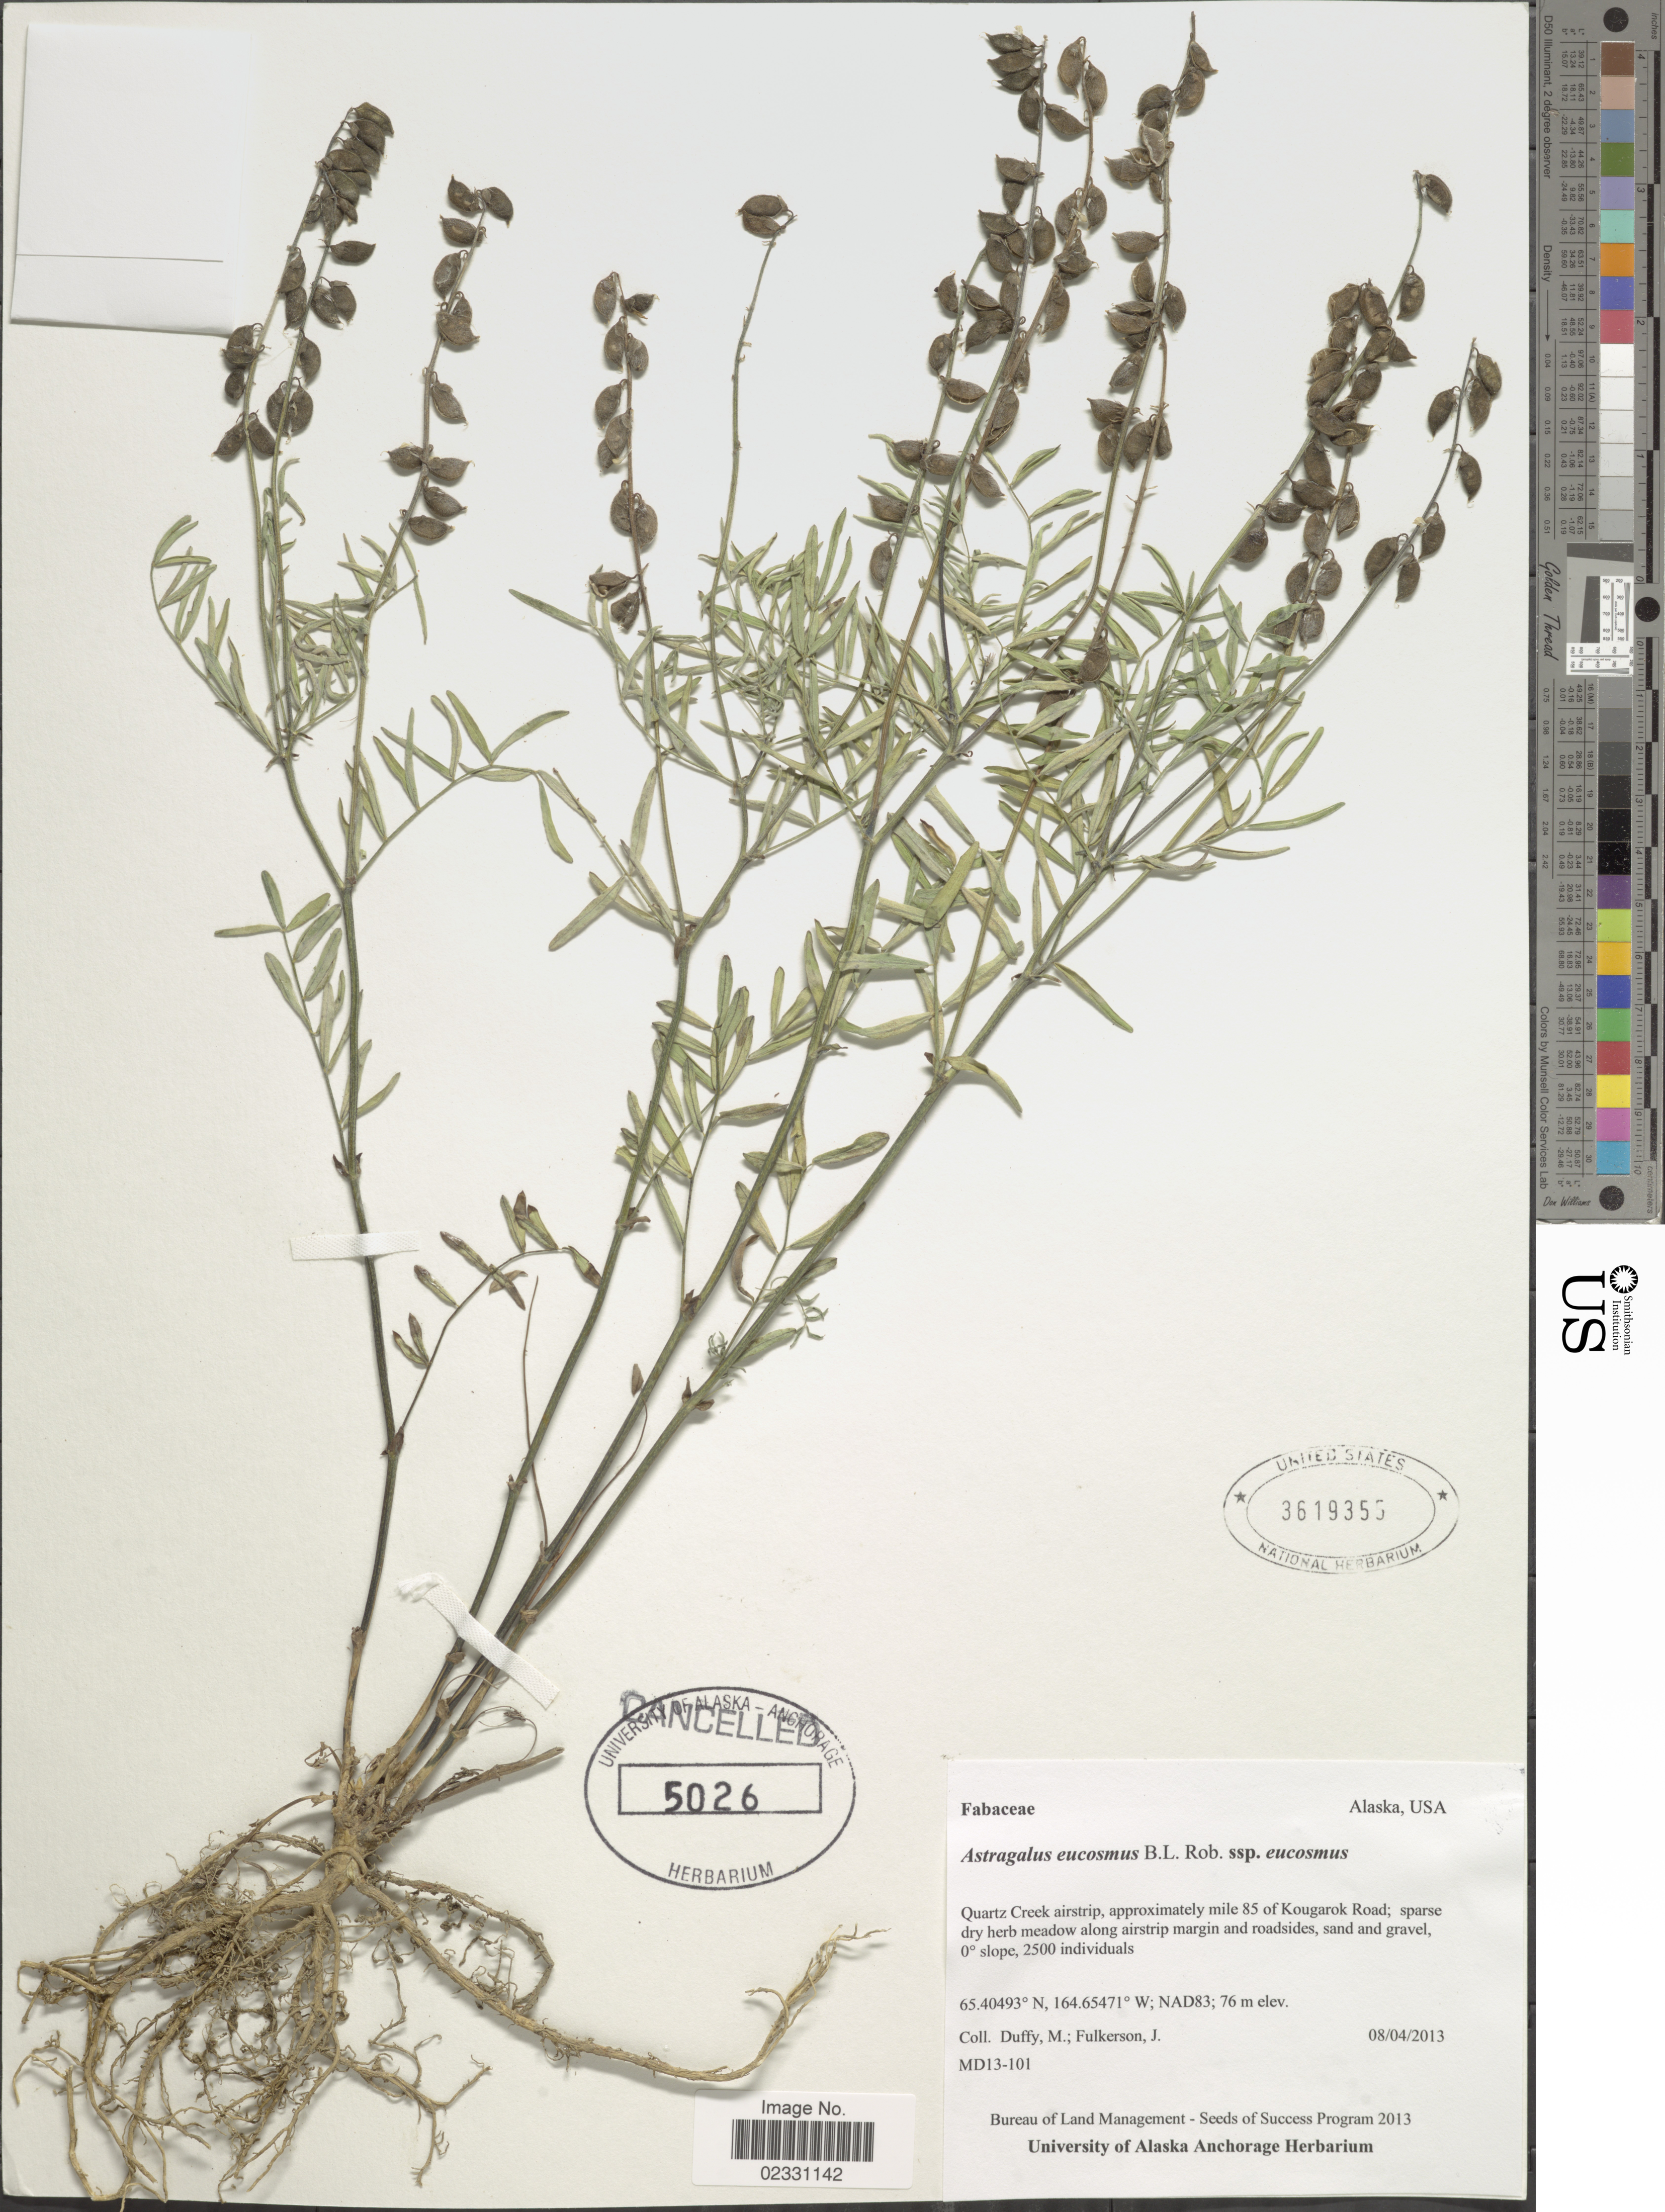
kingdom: Plantae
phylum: Tracheophyta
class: Magnoliopsida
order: Fabales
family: Fabaceae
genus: Astragalus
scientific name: Astragalus eucosmus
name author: B.L. Rob.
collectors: M. Duffy & J. Fulkerson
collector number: MD13-101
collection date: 2013-08-04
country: United States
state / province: Alaska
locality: Quartz Creek airstrip, approximately mile 85 of Kougarok Road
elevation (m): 76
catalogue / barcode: US 3619355